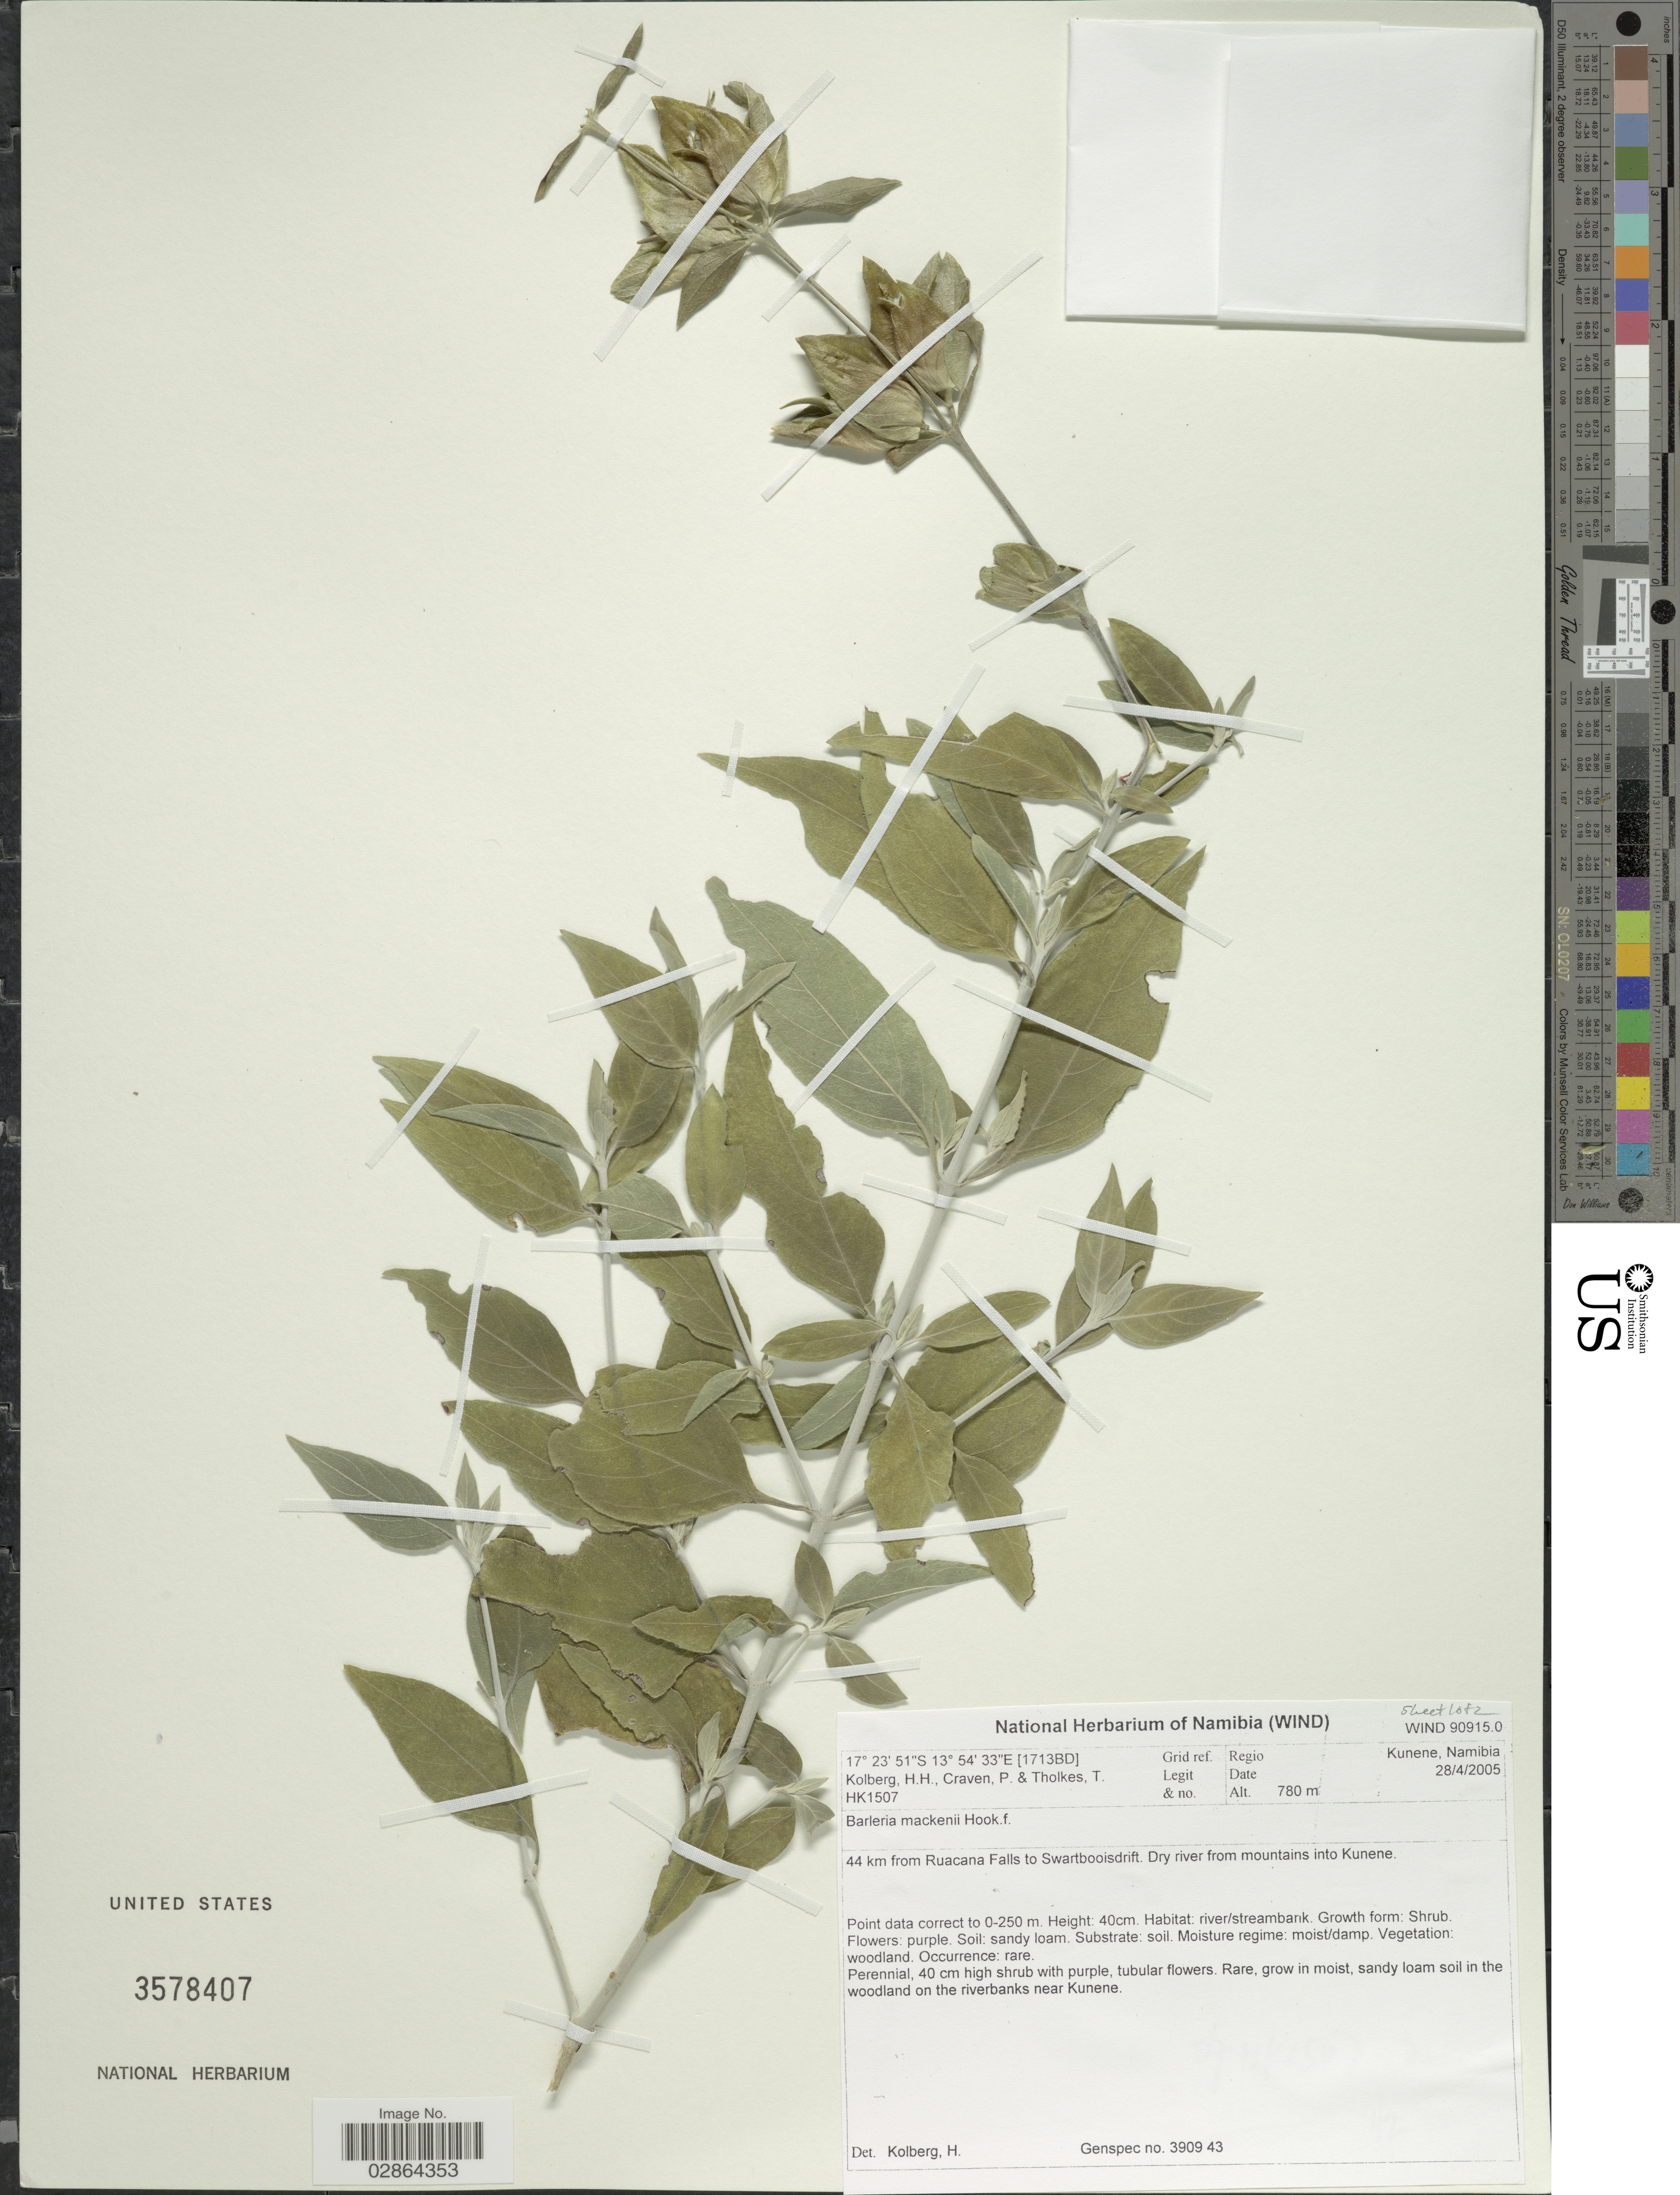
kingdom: Plantae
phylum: Tracheophyta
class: Magnoliopsida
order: Lamiales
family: Acanthaceae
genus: Barleria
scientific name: Barleria mackenii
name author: Hook. f.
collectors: H. H. Kolberg, P. Craven & T. Tholkes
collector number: HK1507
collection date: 2005-04-28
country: Namibia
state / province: Kunene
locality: Regio Kunene, Namibia. Grid ref. (1713BD). 44 km from Ruacana Falls to Swartbooisdrift. Dry river from mountains into Kunene.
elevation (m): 780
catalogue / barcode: US 3578407